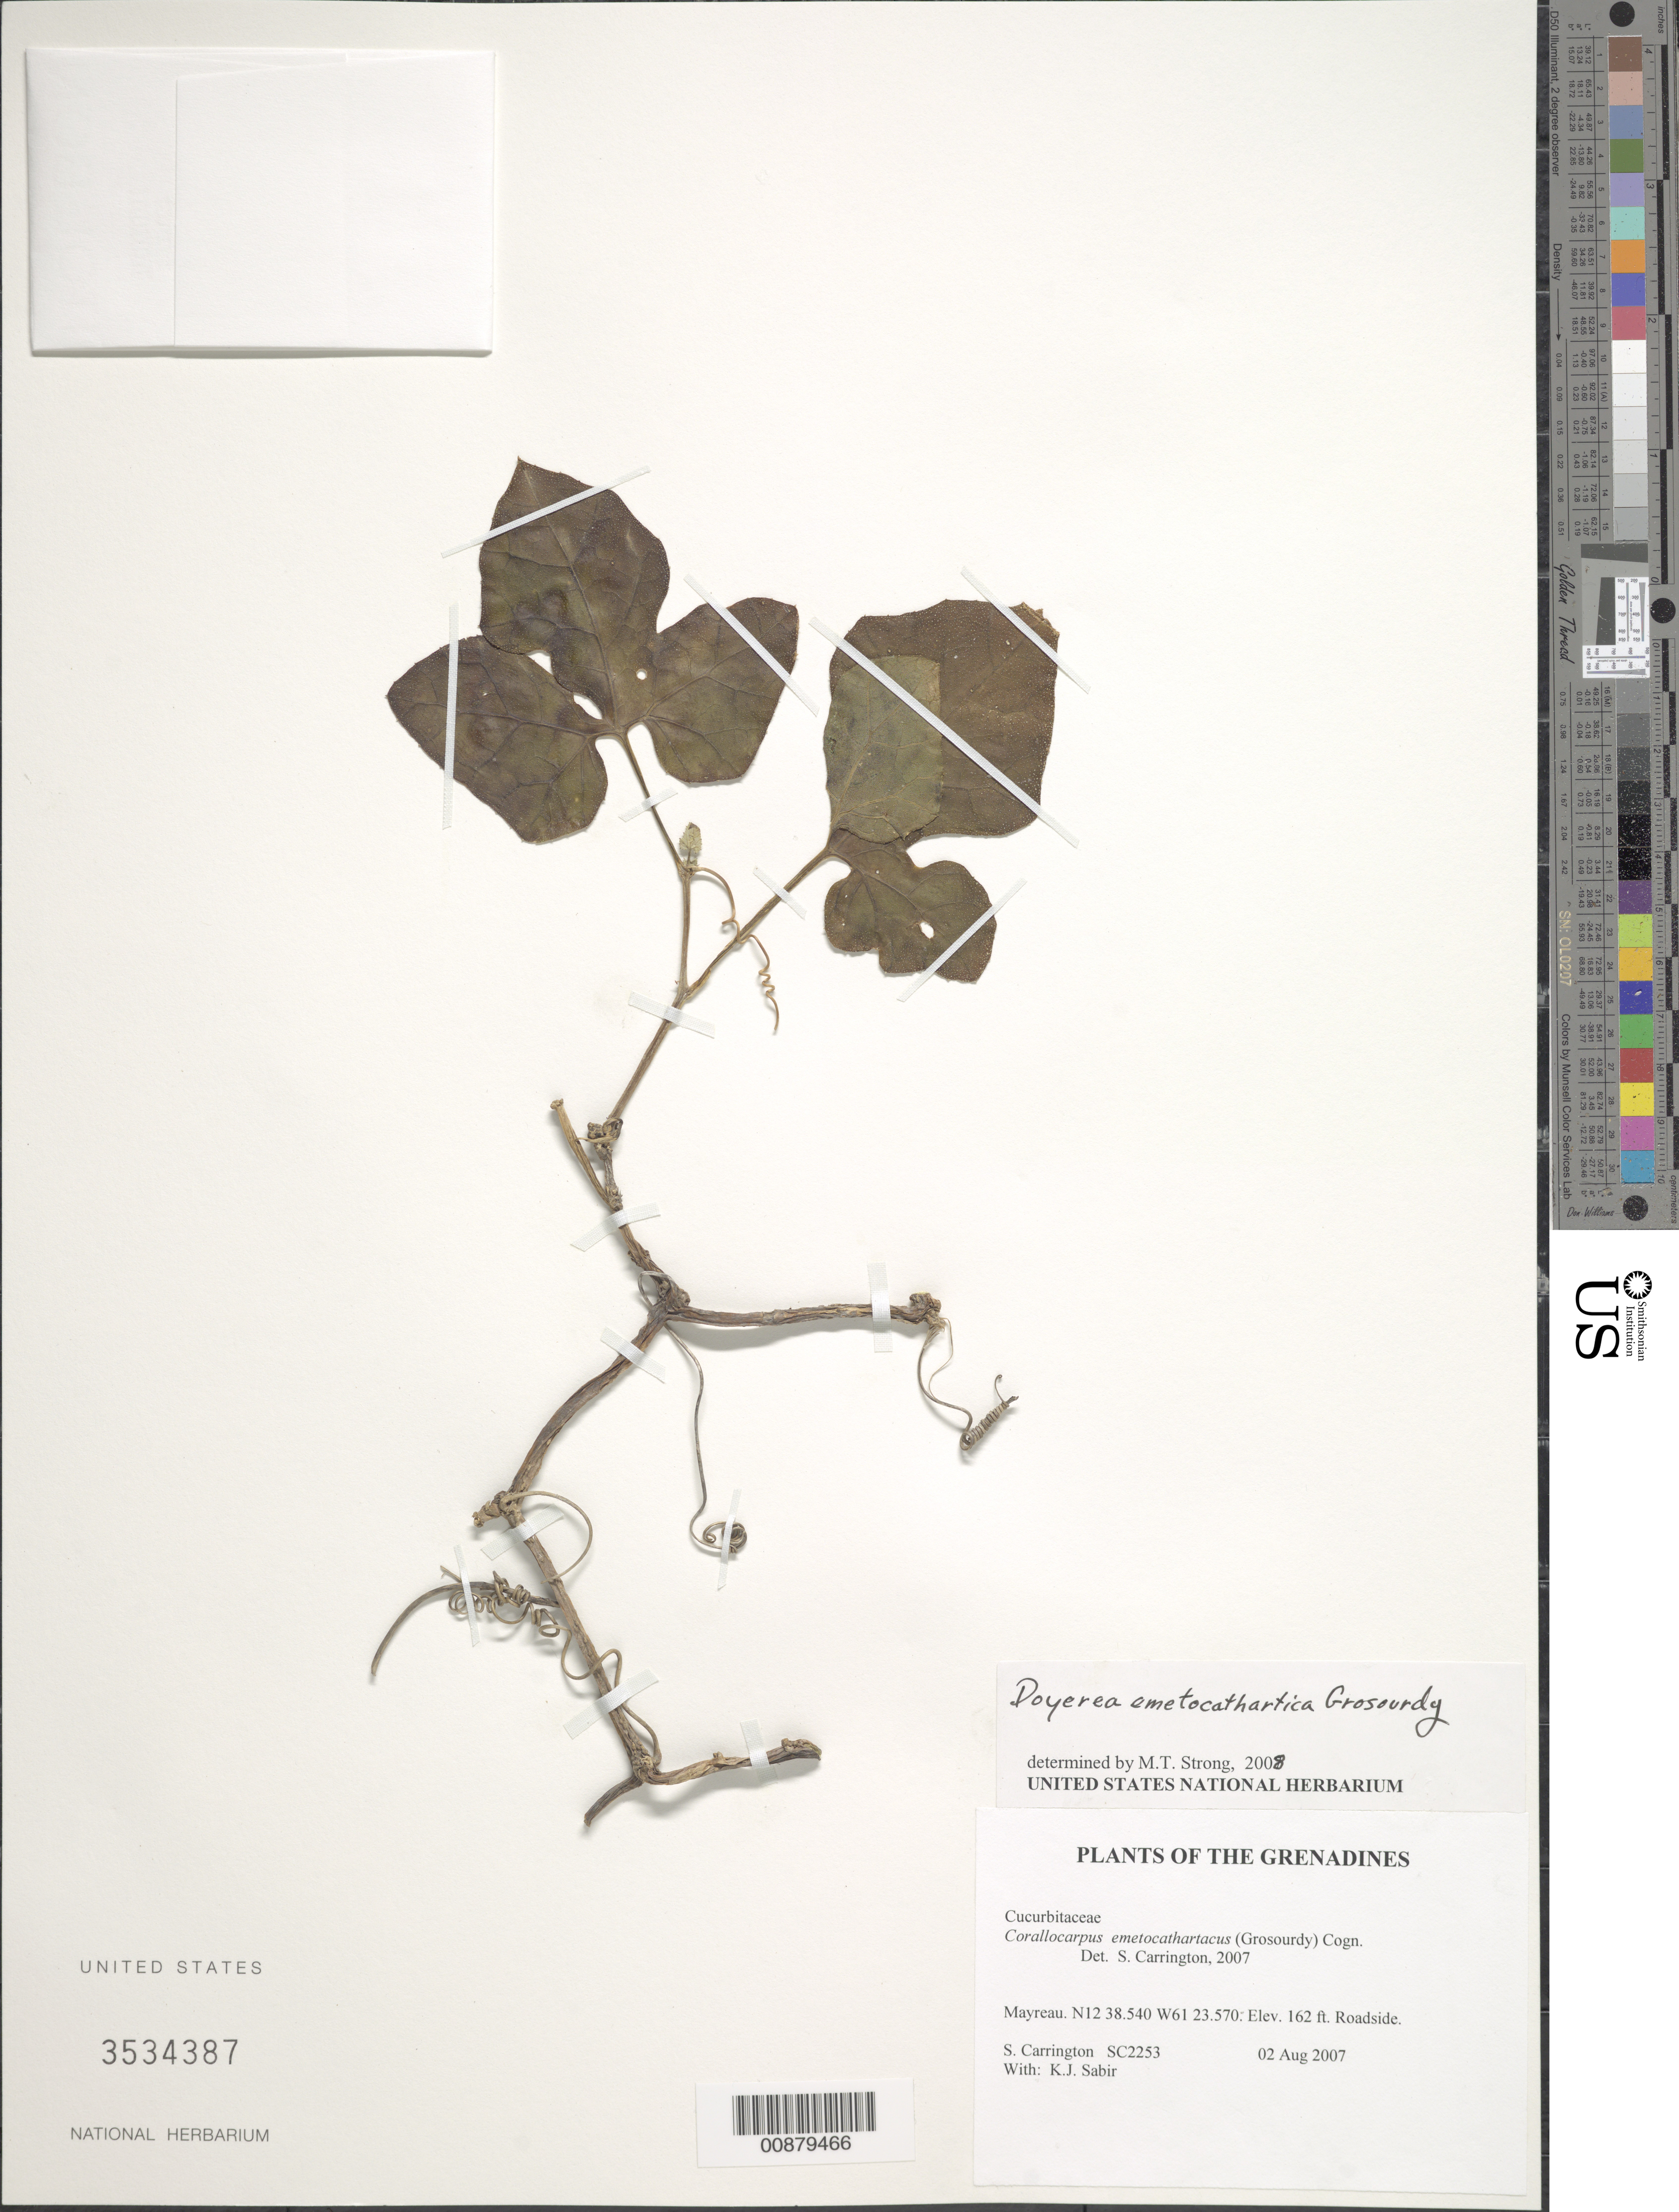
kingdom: Plantae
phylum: Tracheophyta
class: Magnoliopsida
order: Cucurbitales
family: Cucurbitaceae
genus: Doyerea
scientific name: Doyerea emetocathartica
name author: Grousordy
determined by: Strong, M. T., (US), Smithsonian Institution - National Museum of Natural History (UNITED STATES)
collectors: C. M. S. Carrington & K. Sabir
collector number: SC 2253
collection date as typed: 02 Aug 2007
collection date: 2007-08-02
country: St. Vincent - Grenadines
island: Mayreau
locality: Mayreau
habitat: roadside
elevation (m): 49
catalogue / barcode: US 3534387